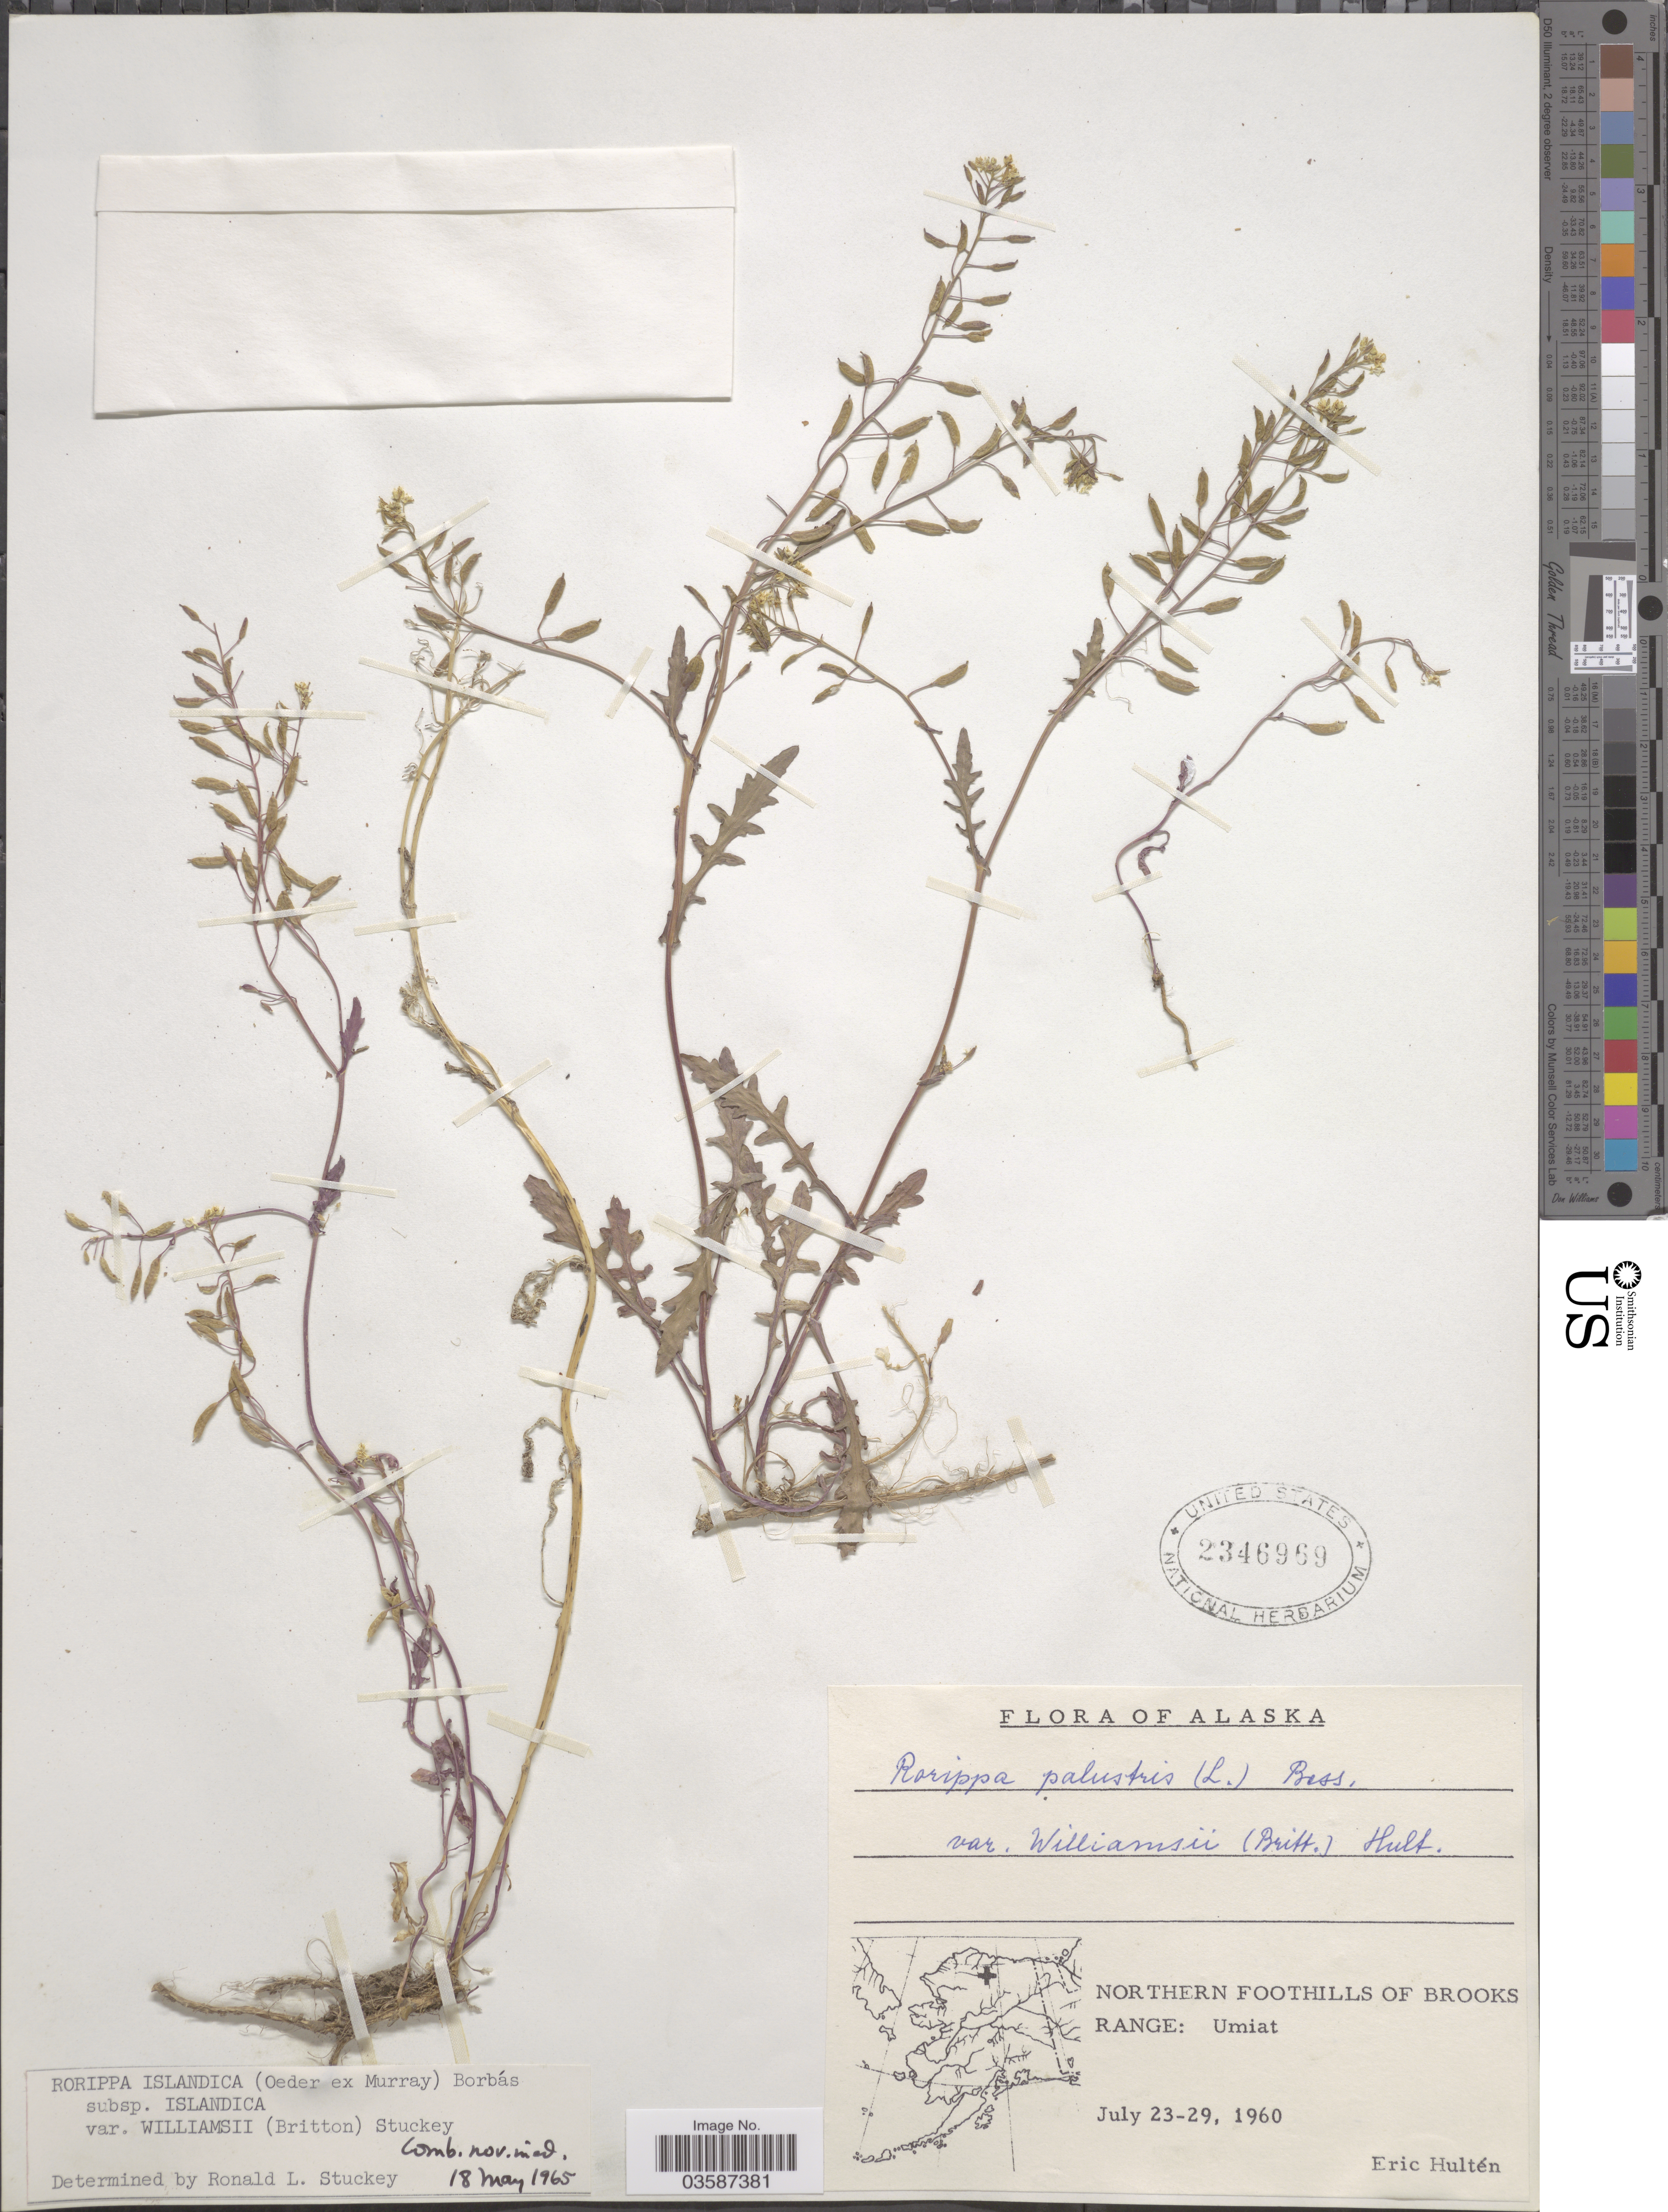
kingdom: Plantae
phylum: Tracheophyta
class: Magnoliopsida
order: Brassicales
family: Brassicaceae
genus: Rorippa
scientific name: Rorippa islandica var. williamsii (Britton) Stuckey comb. nov. ined.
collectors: E. G. Hultén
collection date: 1960-07-23/1960-07-29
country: United States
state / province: Alaska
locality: Northern Foothills Of Brooks: Umiat.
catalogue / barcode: US 2346969